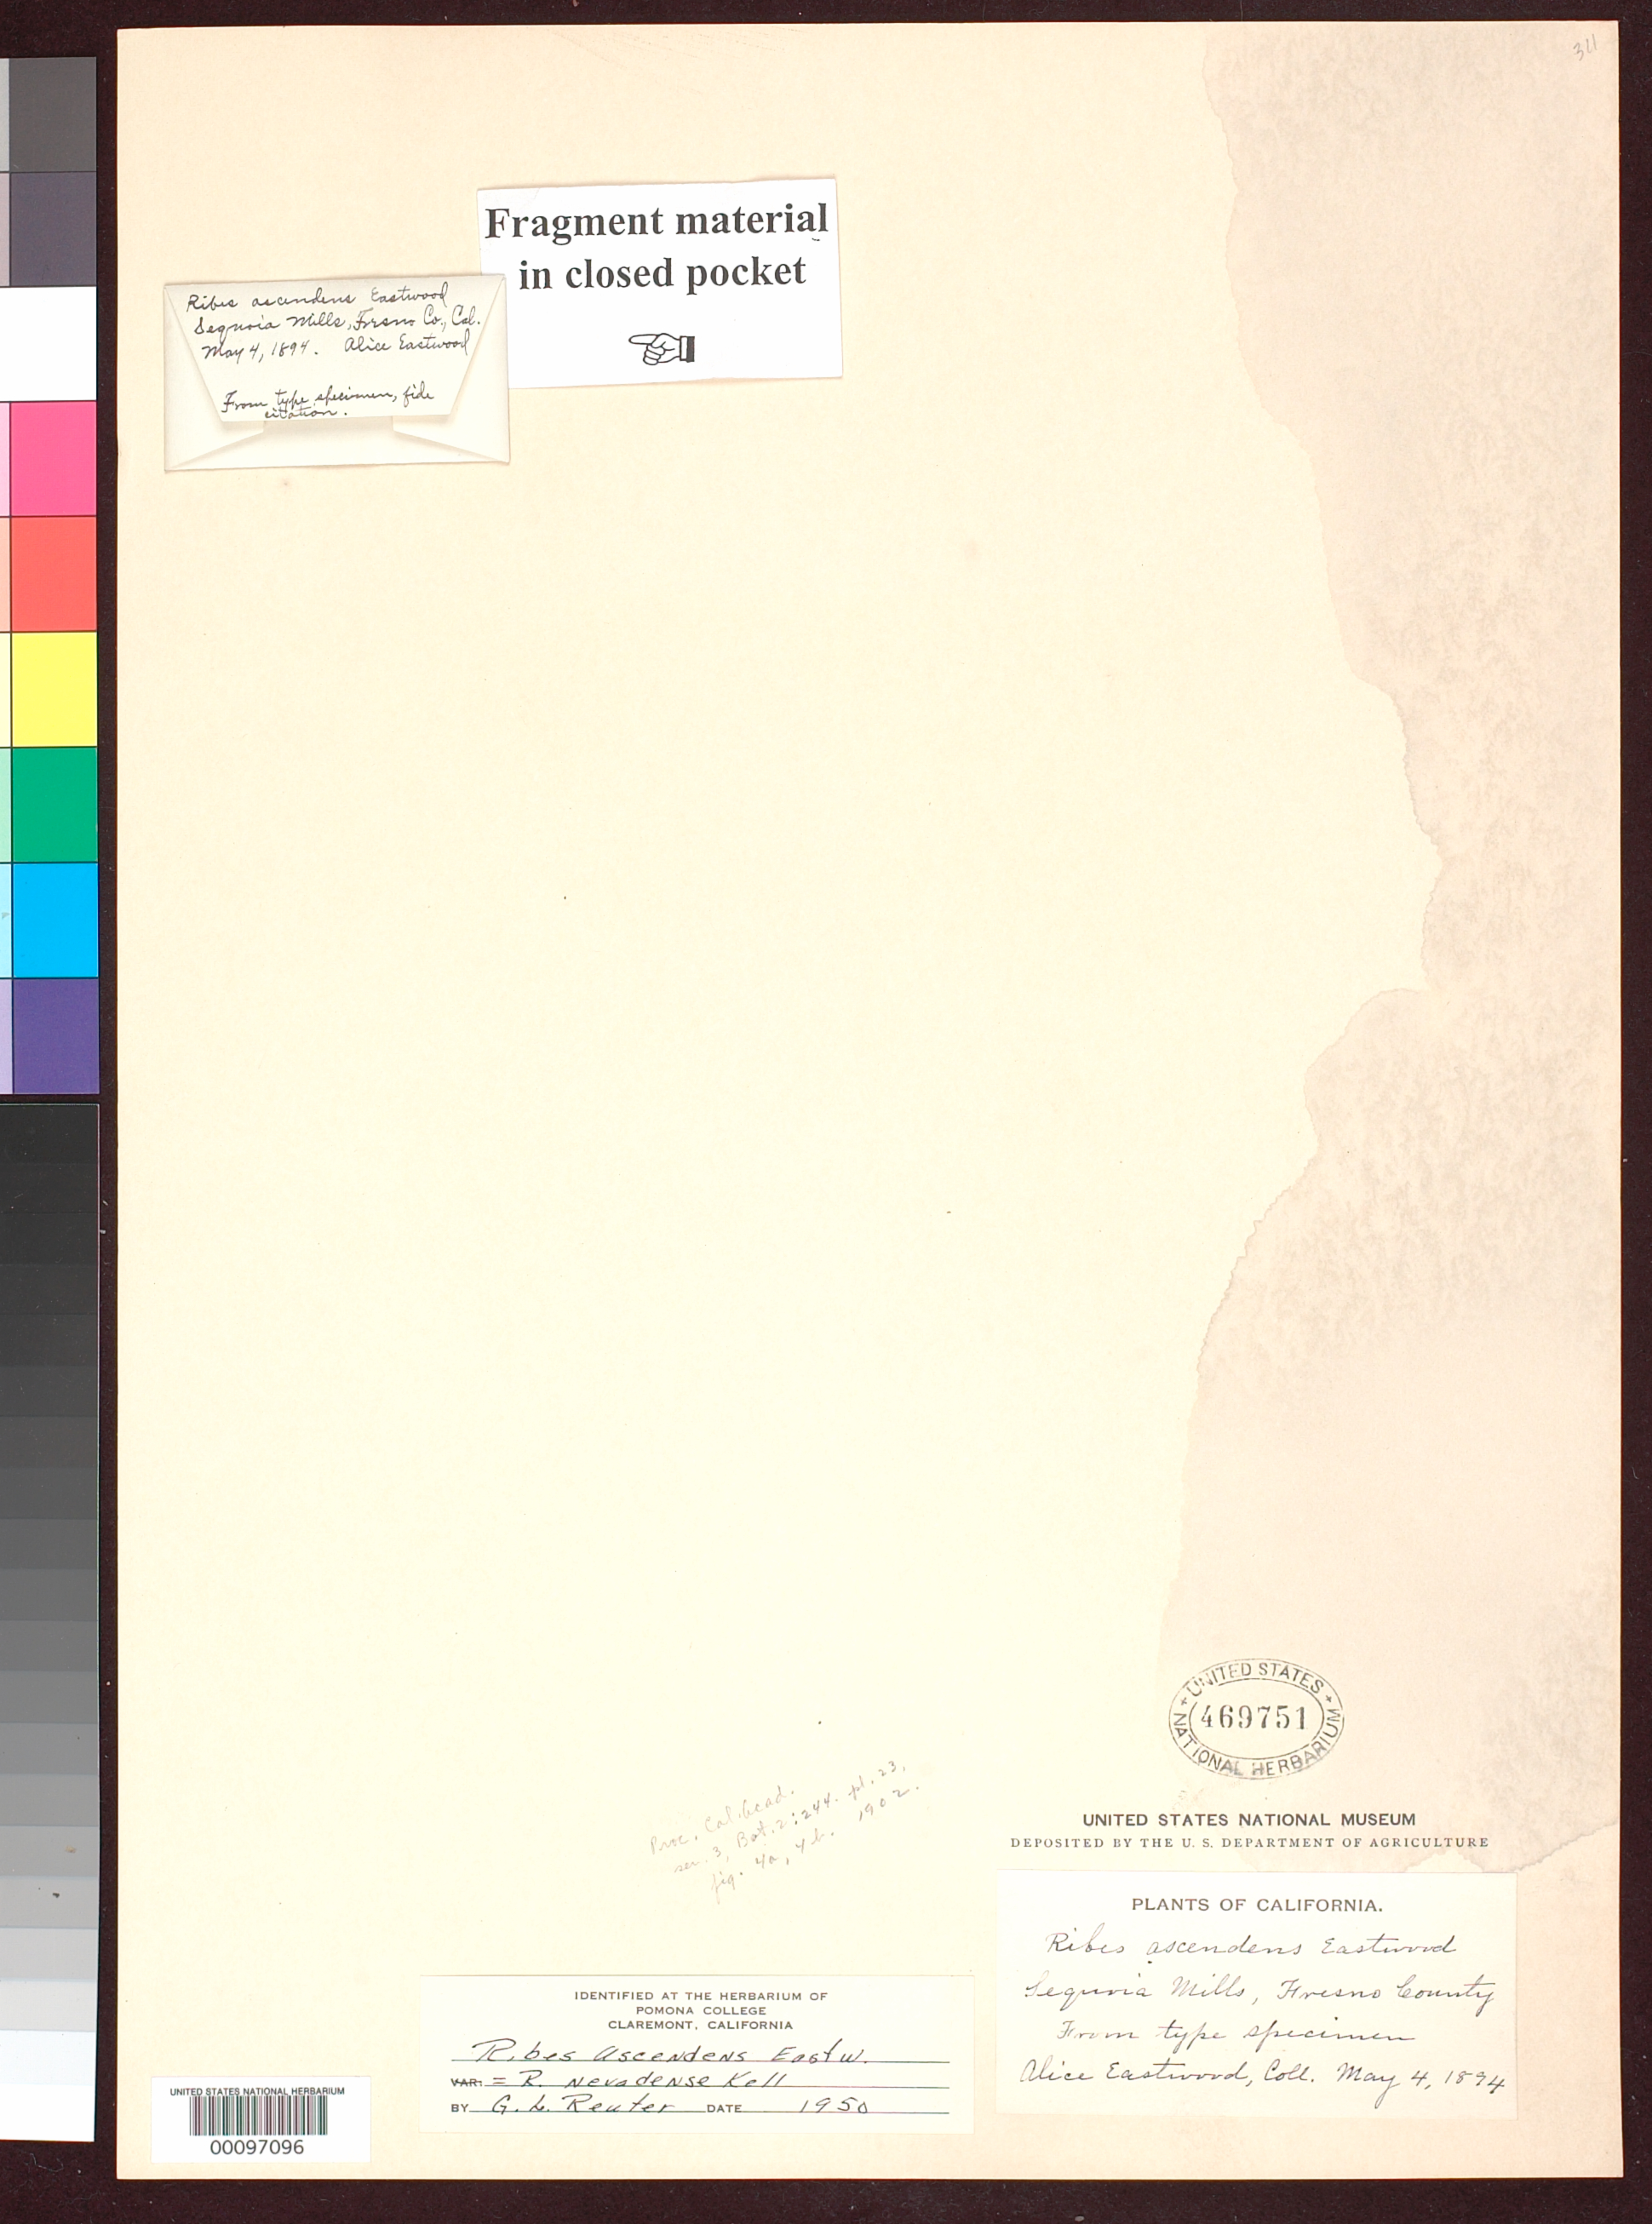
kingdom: Plantae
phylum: Tracheophyta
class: Magnoliopsida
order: Saxifragales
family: Grossulariaceae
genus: Ribes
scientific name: Ribes ascendens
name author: Eastw.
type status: Type Fragment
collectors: A. Eastwood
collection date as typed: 04 May 1894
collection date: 1894-05-04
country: United States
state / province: California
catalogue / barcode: US 469751